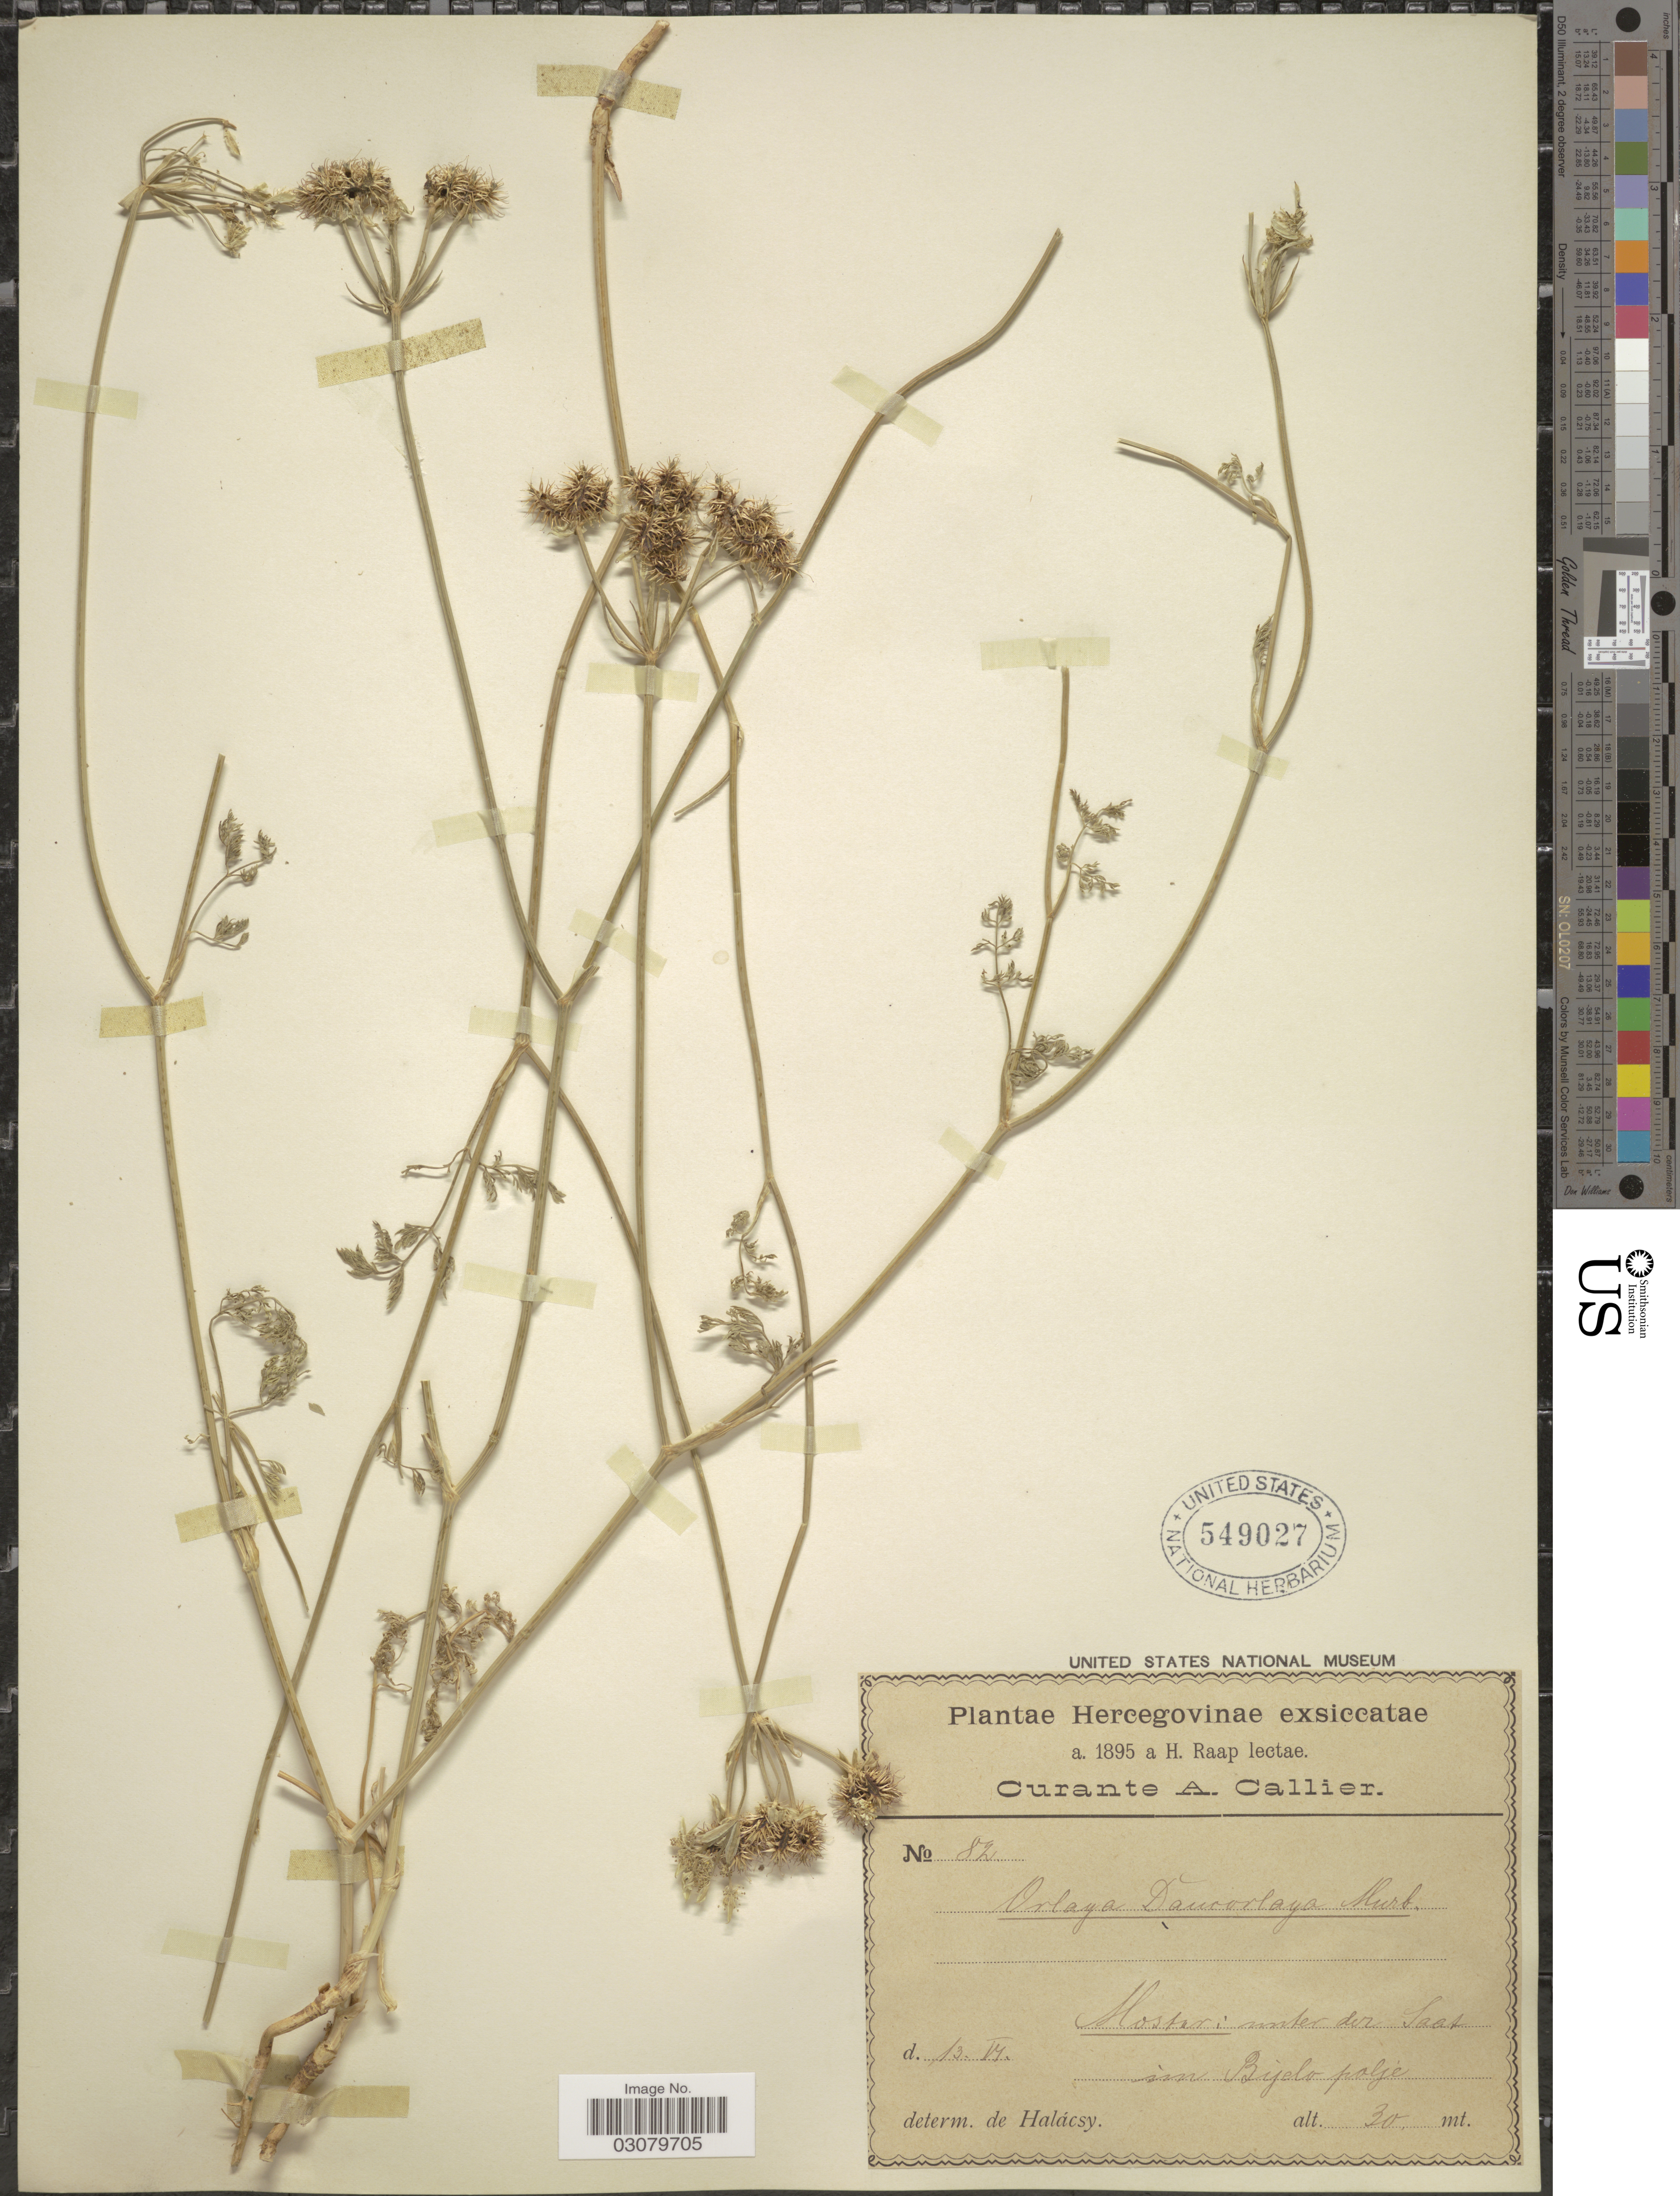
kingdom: Plantae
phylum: Tracheophyta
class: Magnoliopsida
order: Apiales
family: Apiaceae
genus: Orlaya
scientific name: Orlaya daucorlaya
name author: Murb.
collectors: H. Raap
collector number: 82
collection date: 1895-06-13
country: Bosnia and Herzegovina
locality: Hercegovinae, Mostar inter der Saar im Bijelo polje.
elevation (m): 30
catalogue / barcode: US 549027